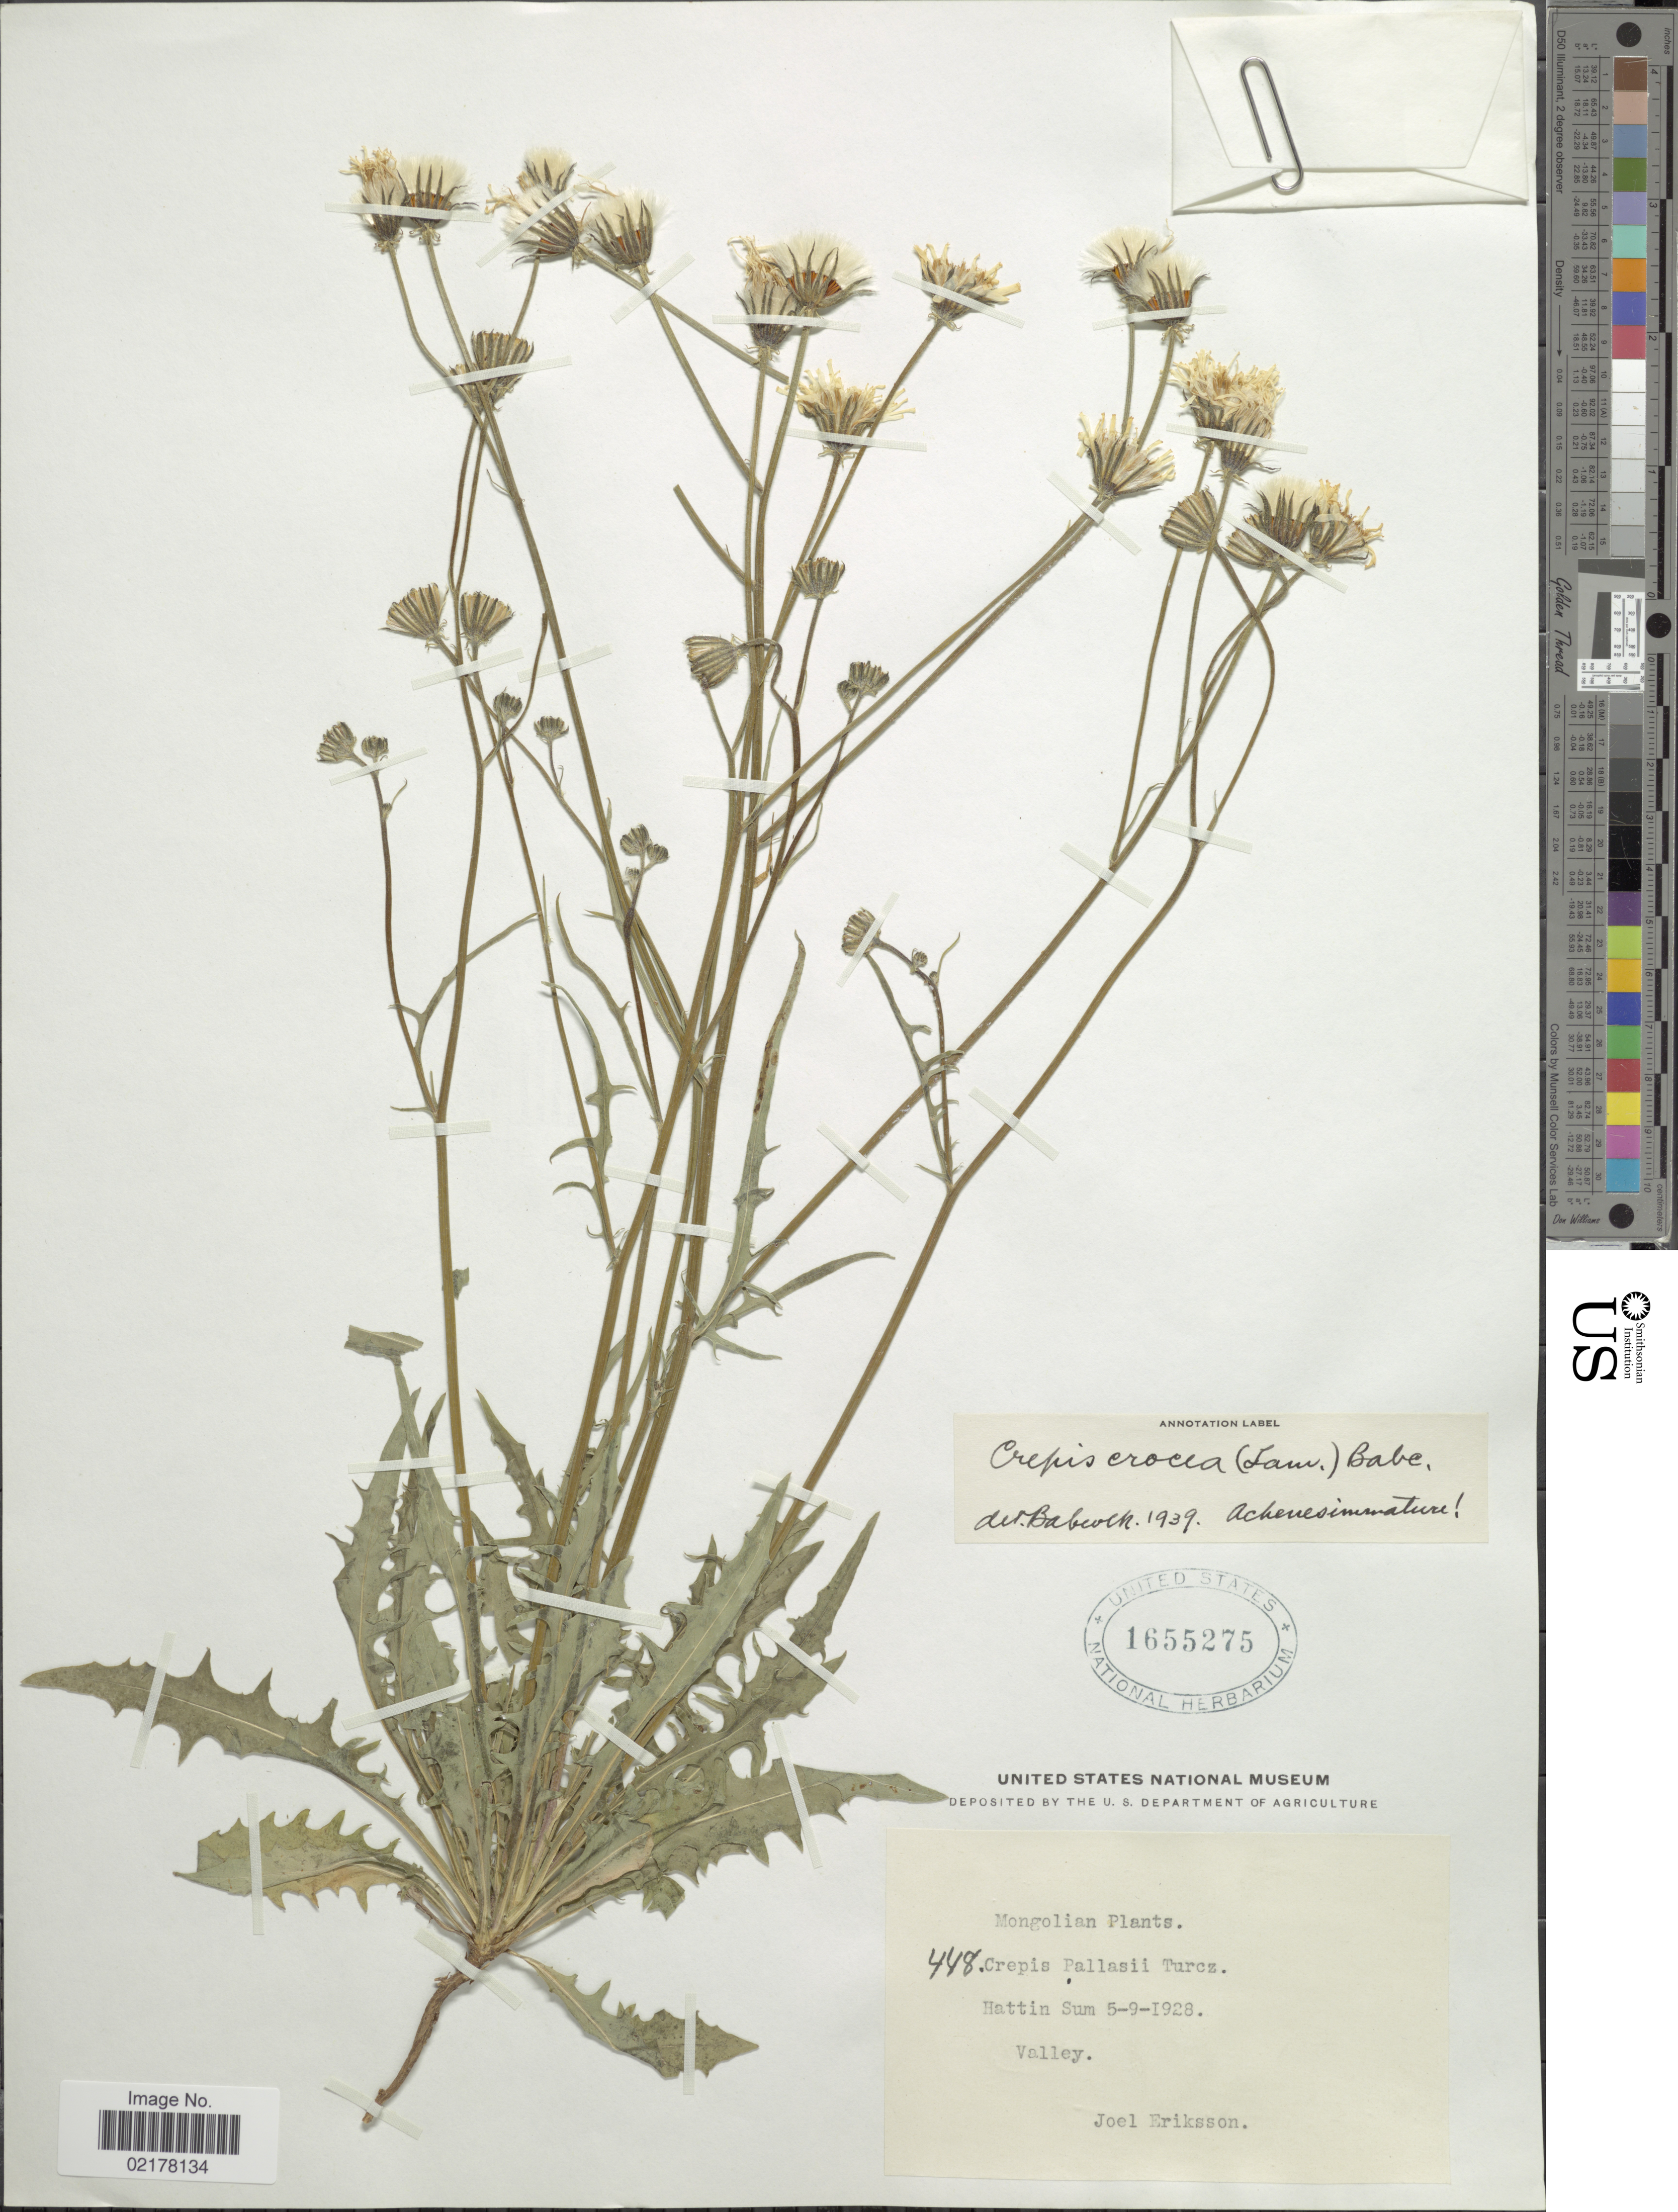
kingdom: Plantae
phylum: Tracheophyta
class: Magnoliopsida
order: Asterales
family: Asteraceae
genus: Crepis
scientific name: Crepis crocea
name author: (Lam.) Babc.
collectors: J. Eriksson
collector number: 448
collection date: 1928-09-05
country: Mongolia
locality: Hattin Sum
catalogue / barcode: US 1655275